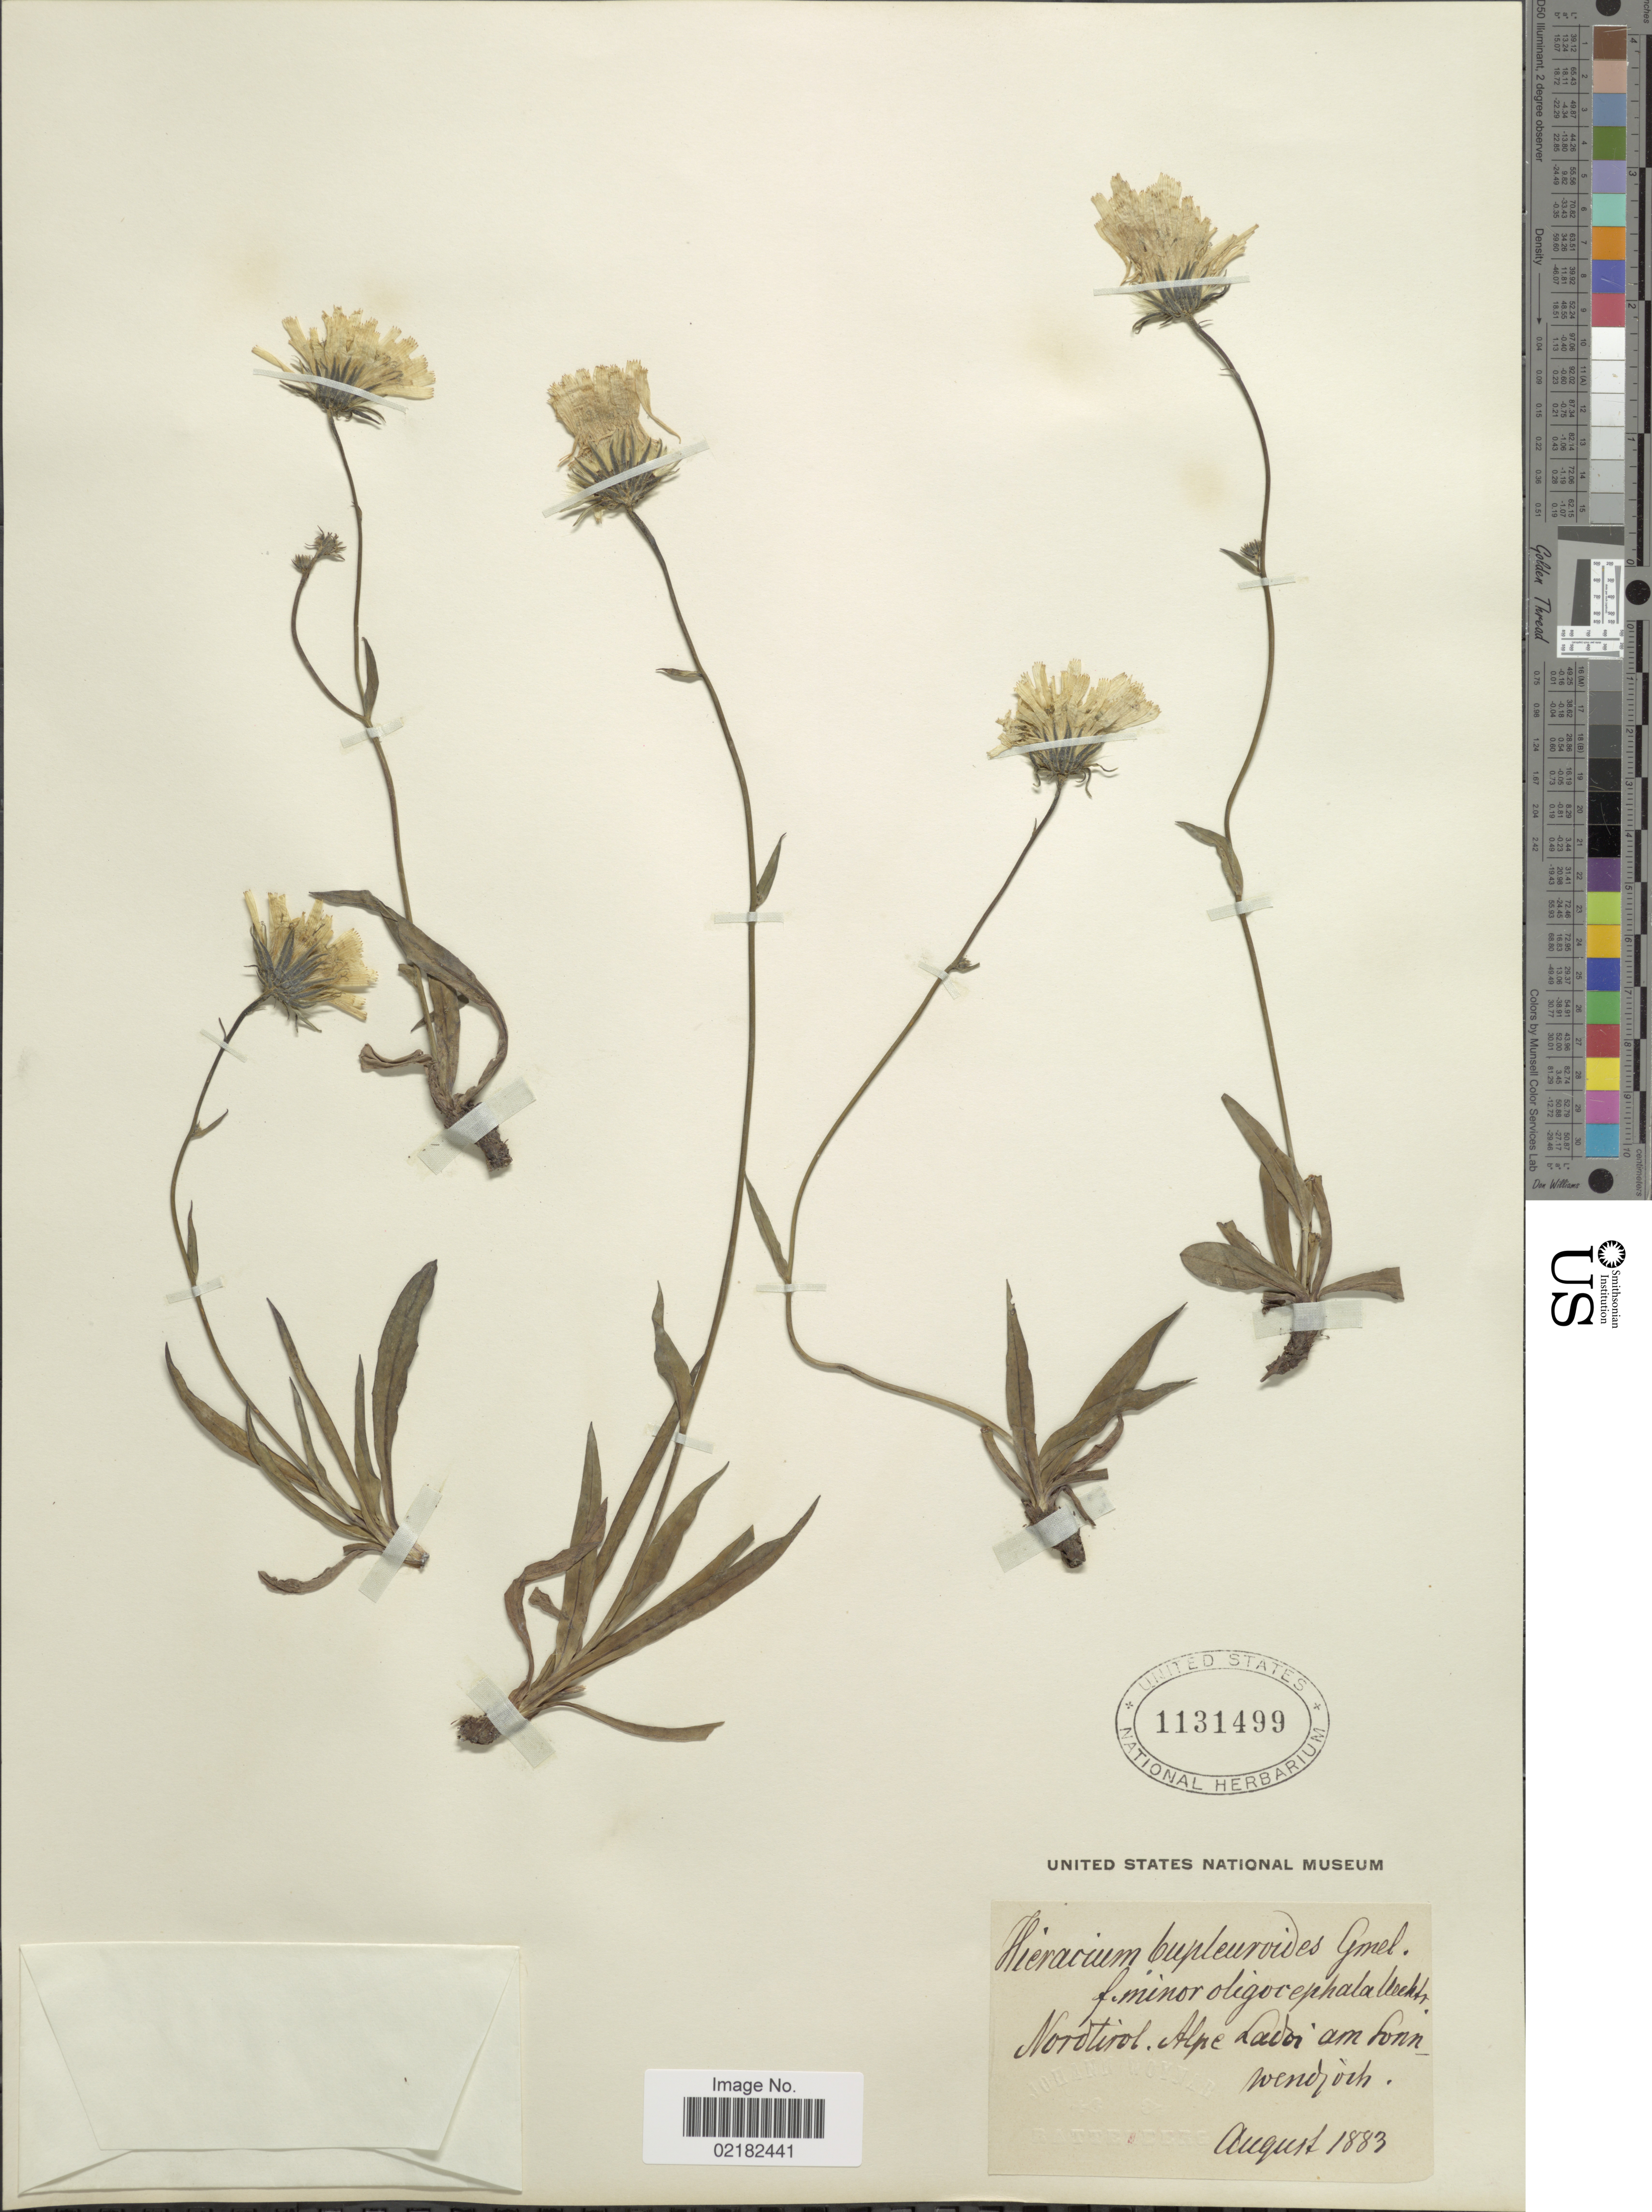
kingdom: Plantae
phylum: Tracheophyta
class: Magnoliopsida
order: Asterales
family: Asteraceae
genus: Hieracium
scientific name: Hieracium bupleuroides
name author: C.C. Gmel.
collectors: J. Rattenberg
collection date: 1883-08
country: Austria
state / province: Tirol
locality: Nordtirol, alpe Lador am Lonn-wendjoch [interpreted]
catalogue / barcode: US 1131499